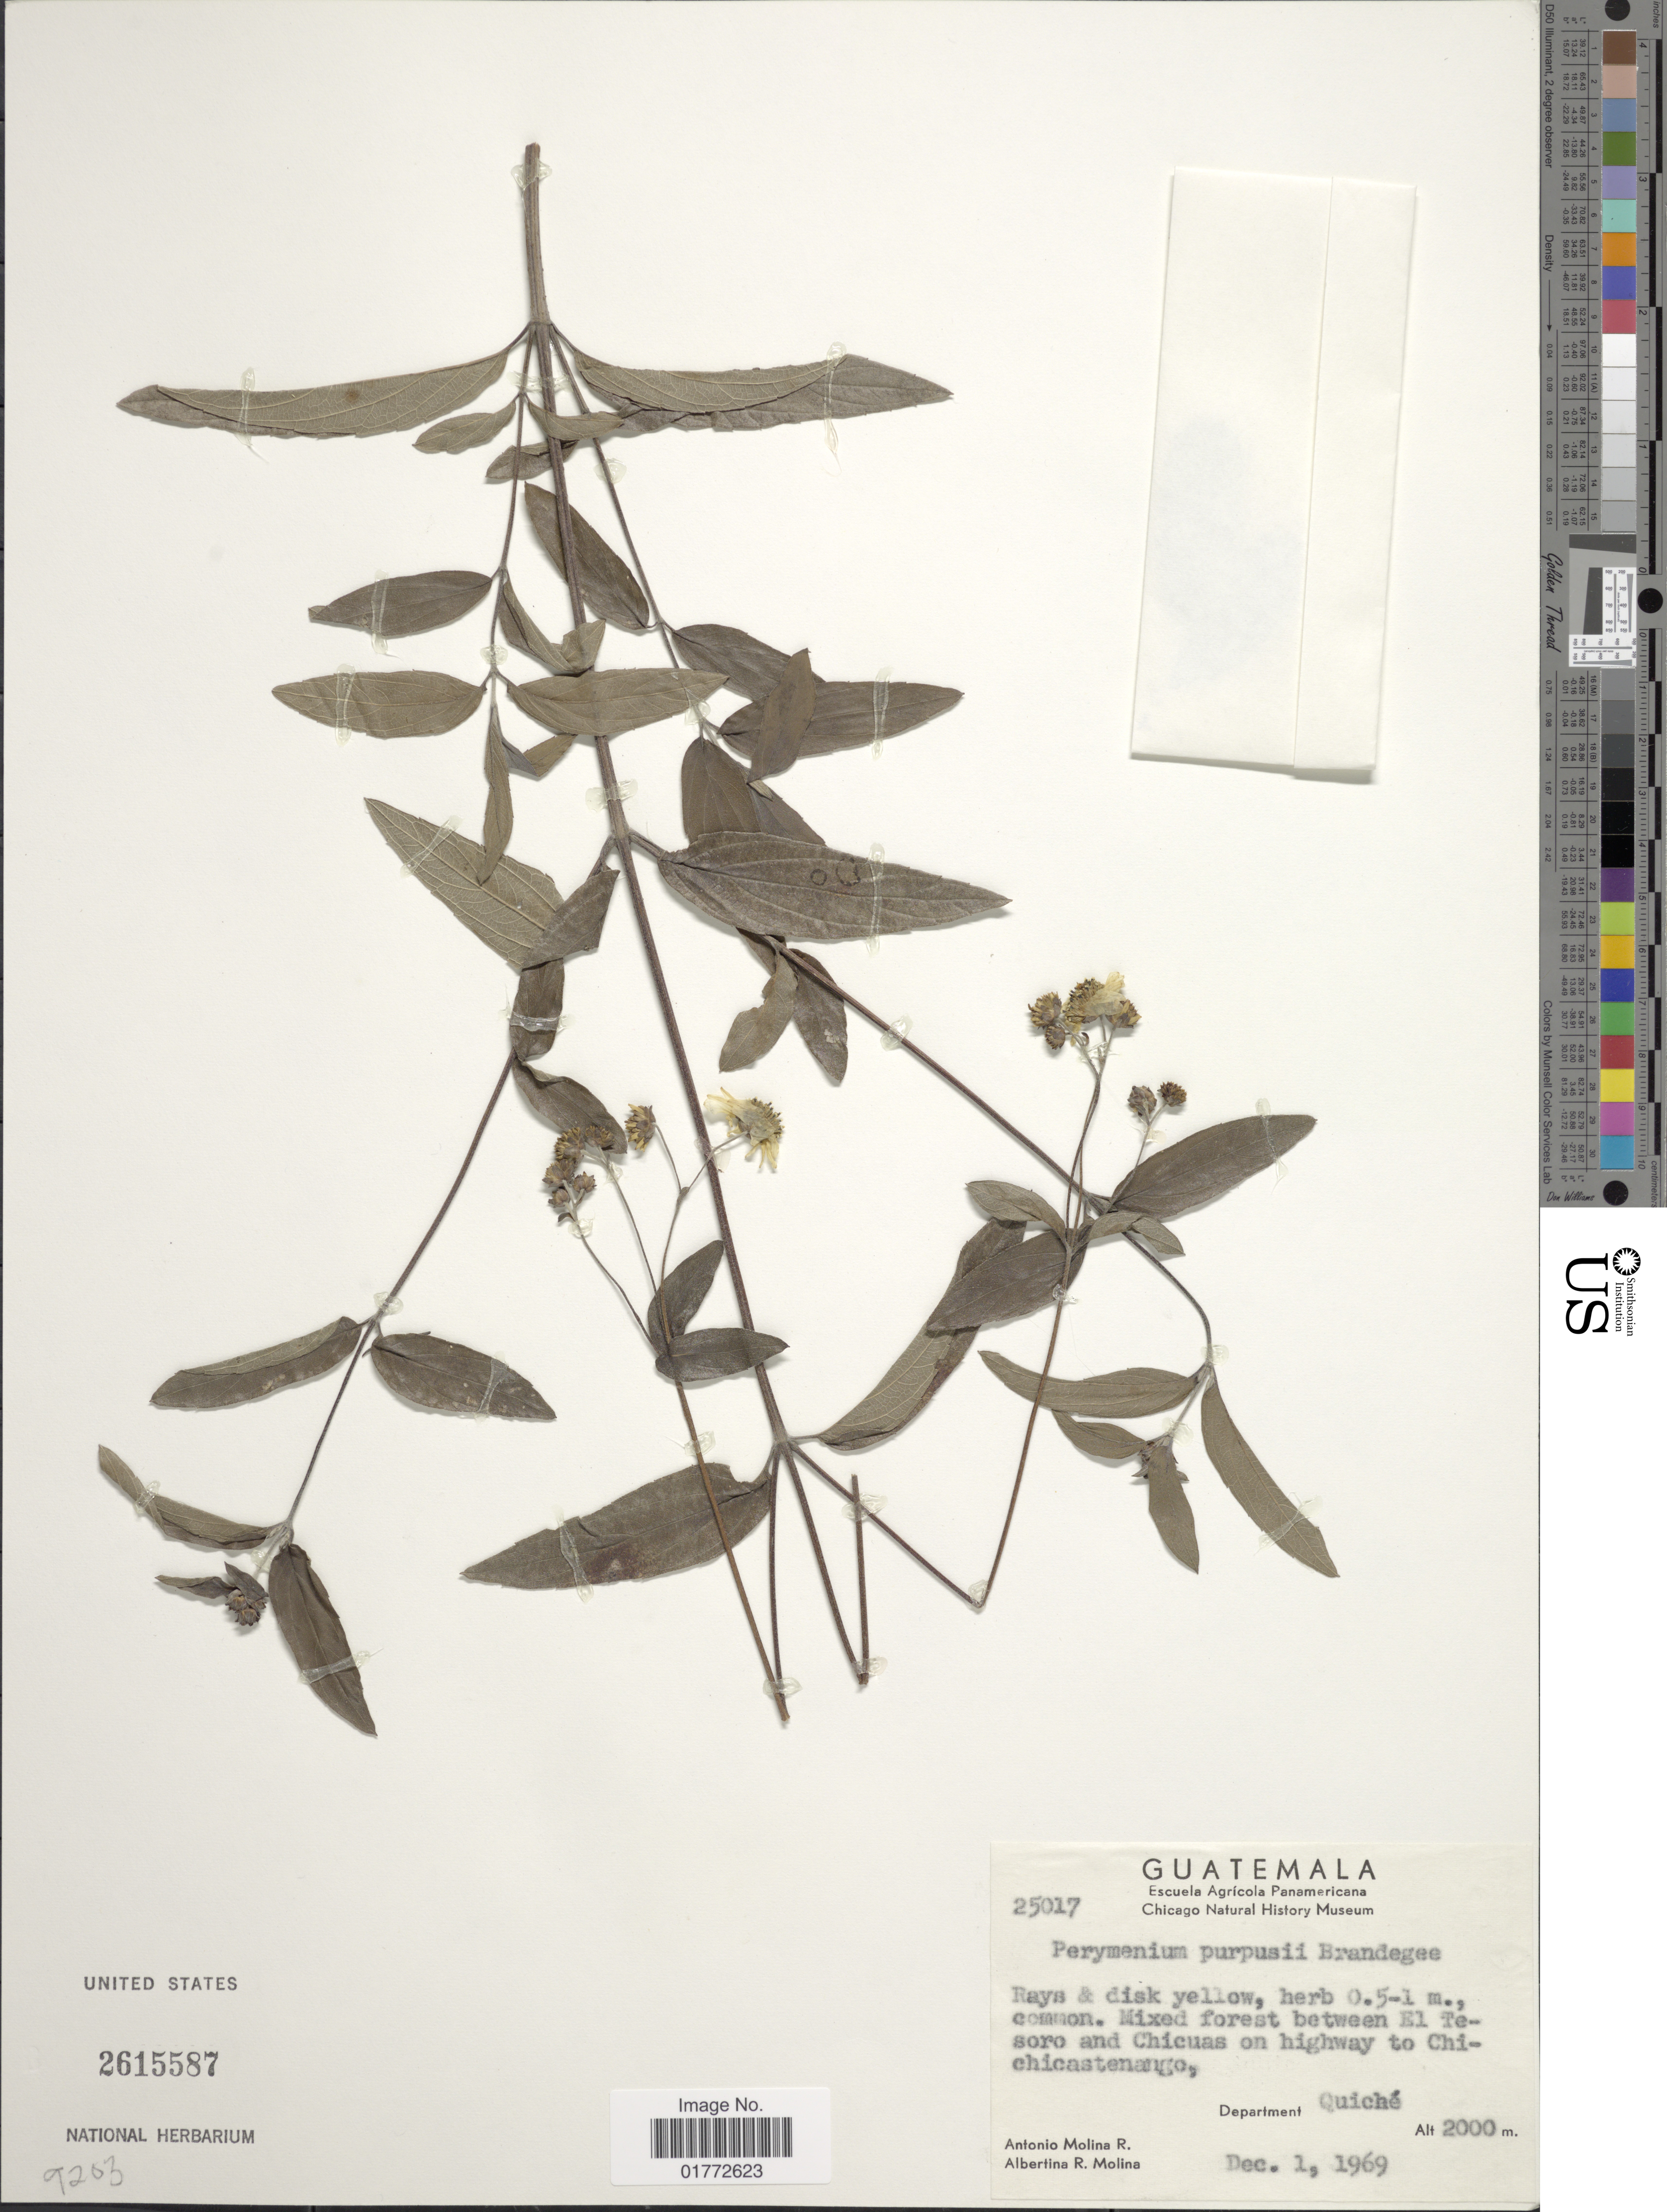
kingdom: Plantae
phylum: Tracheophyta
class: Magnoliopsida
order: Asterales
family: Asteraceae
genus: Perymenium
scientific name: Perymenium ghiesbreghtii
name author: B.L. Rob. & Greenm.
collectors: A. Molina R. & A. R. Molina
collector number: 25017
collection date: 1969-12-01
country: Guatemala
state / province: El Quiché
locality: Mixed forest between El Tesoro and Chicuas on highway to Chichicastenango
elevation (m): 2000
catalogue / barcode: US 2615587